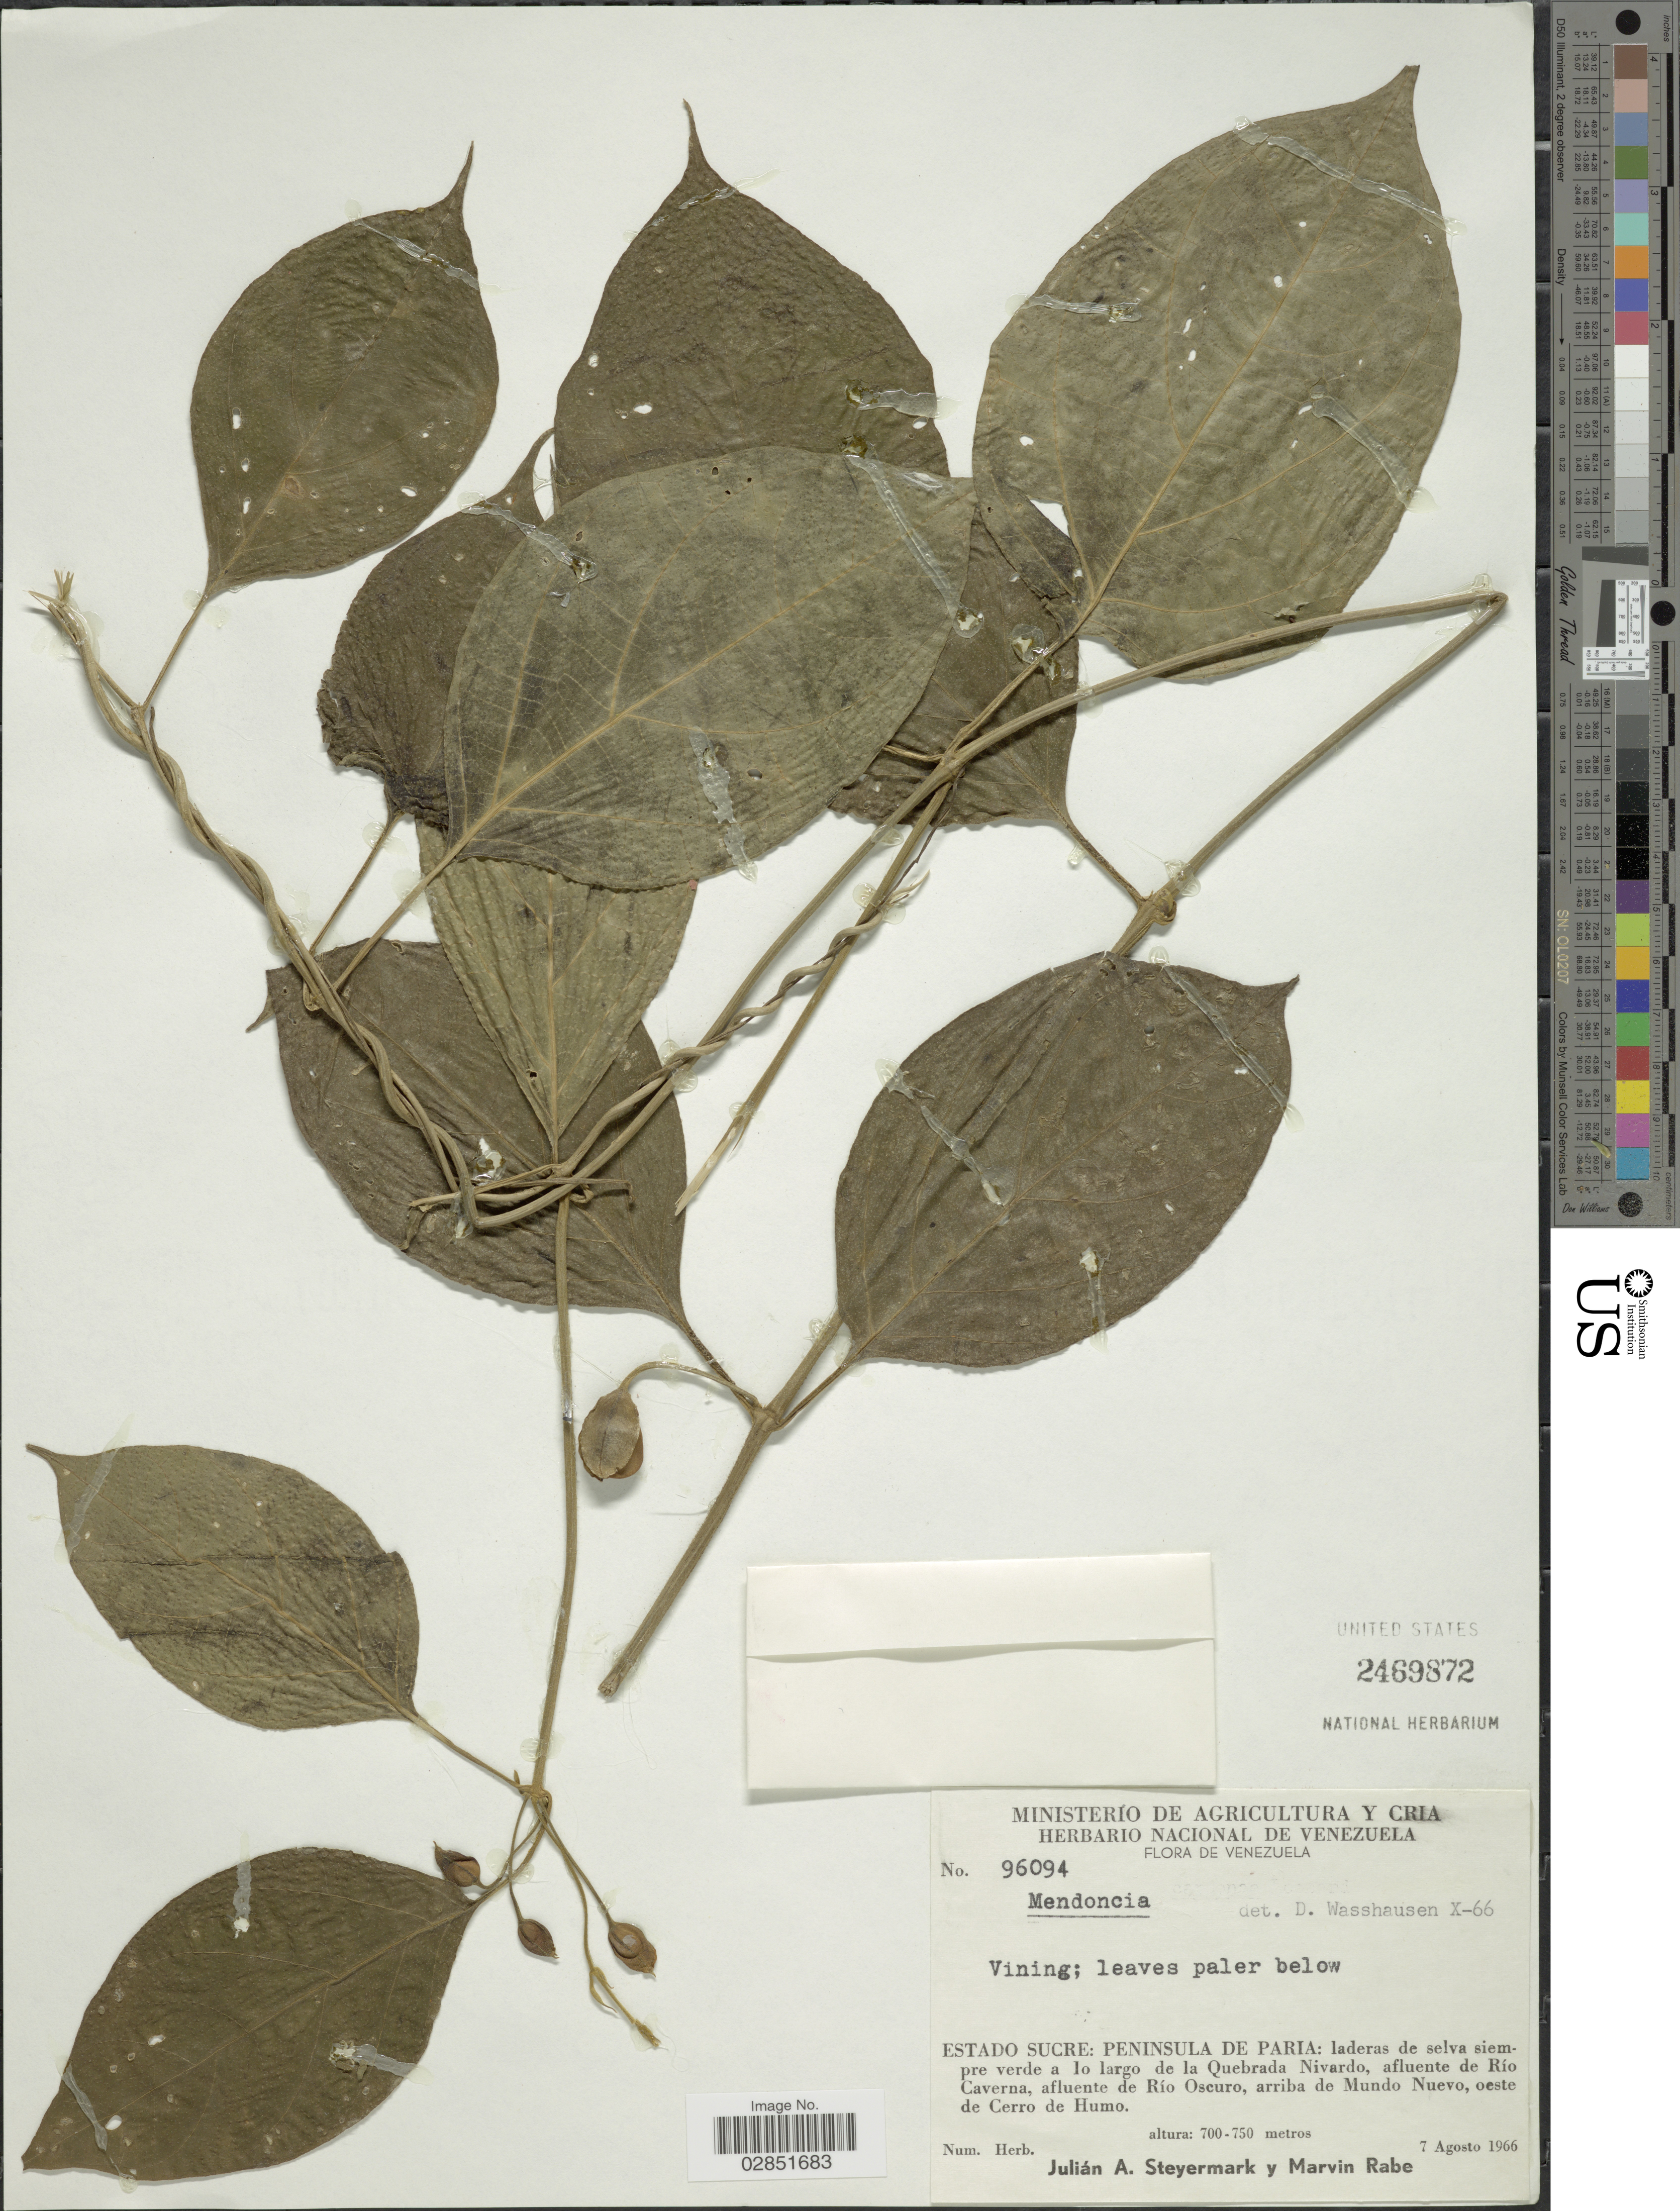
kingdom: Plantae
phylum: Tracheophyta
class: Magnoliopsida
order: Lamiales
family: Acanthaceae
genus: Mendoncia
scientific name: Mendoncia sp.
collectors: J. Steyermark & M. Rabe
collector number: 96094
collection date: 1966-08-07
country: Venezuela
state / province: Sucre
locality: Peninsula de Paria: laderas de selva siempre verde a lo largo de la Quebrada Nivardo, afluente de Río Caverna, afluente de Río Oscuro, arriba de Mundo Nuevo, oeste de Cerro de Humo.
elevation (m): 700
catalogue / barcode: US 2469872